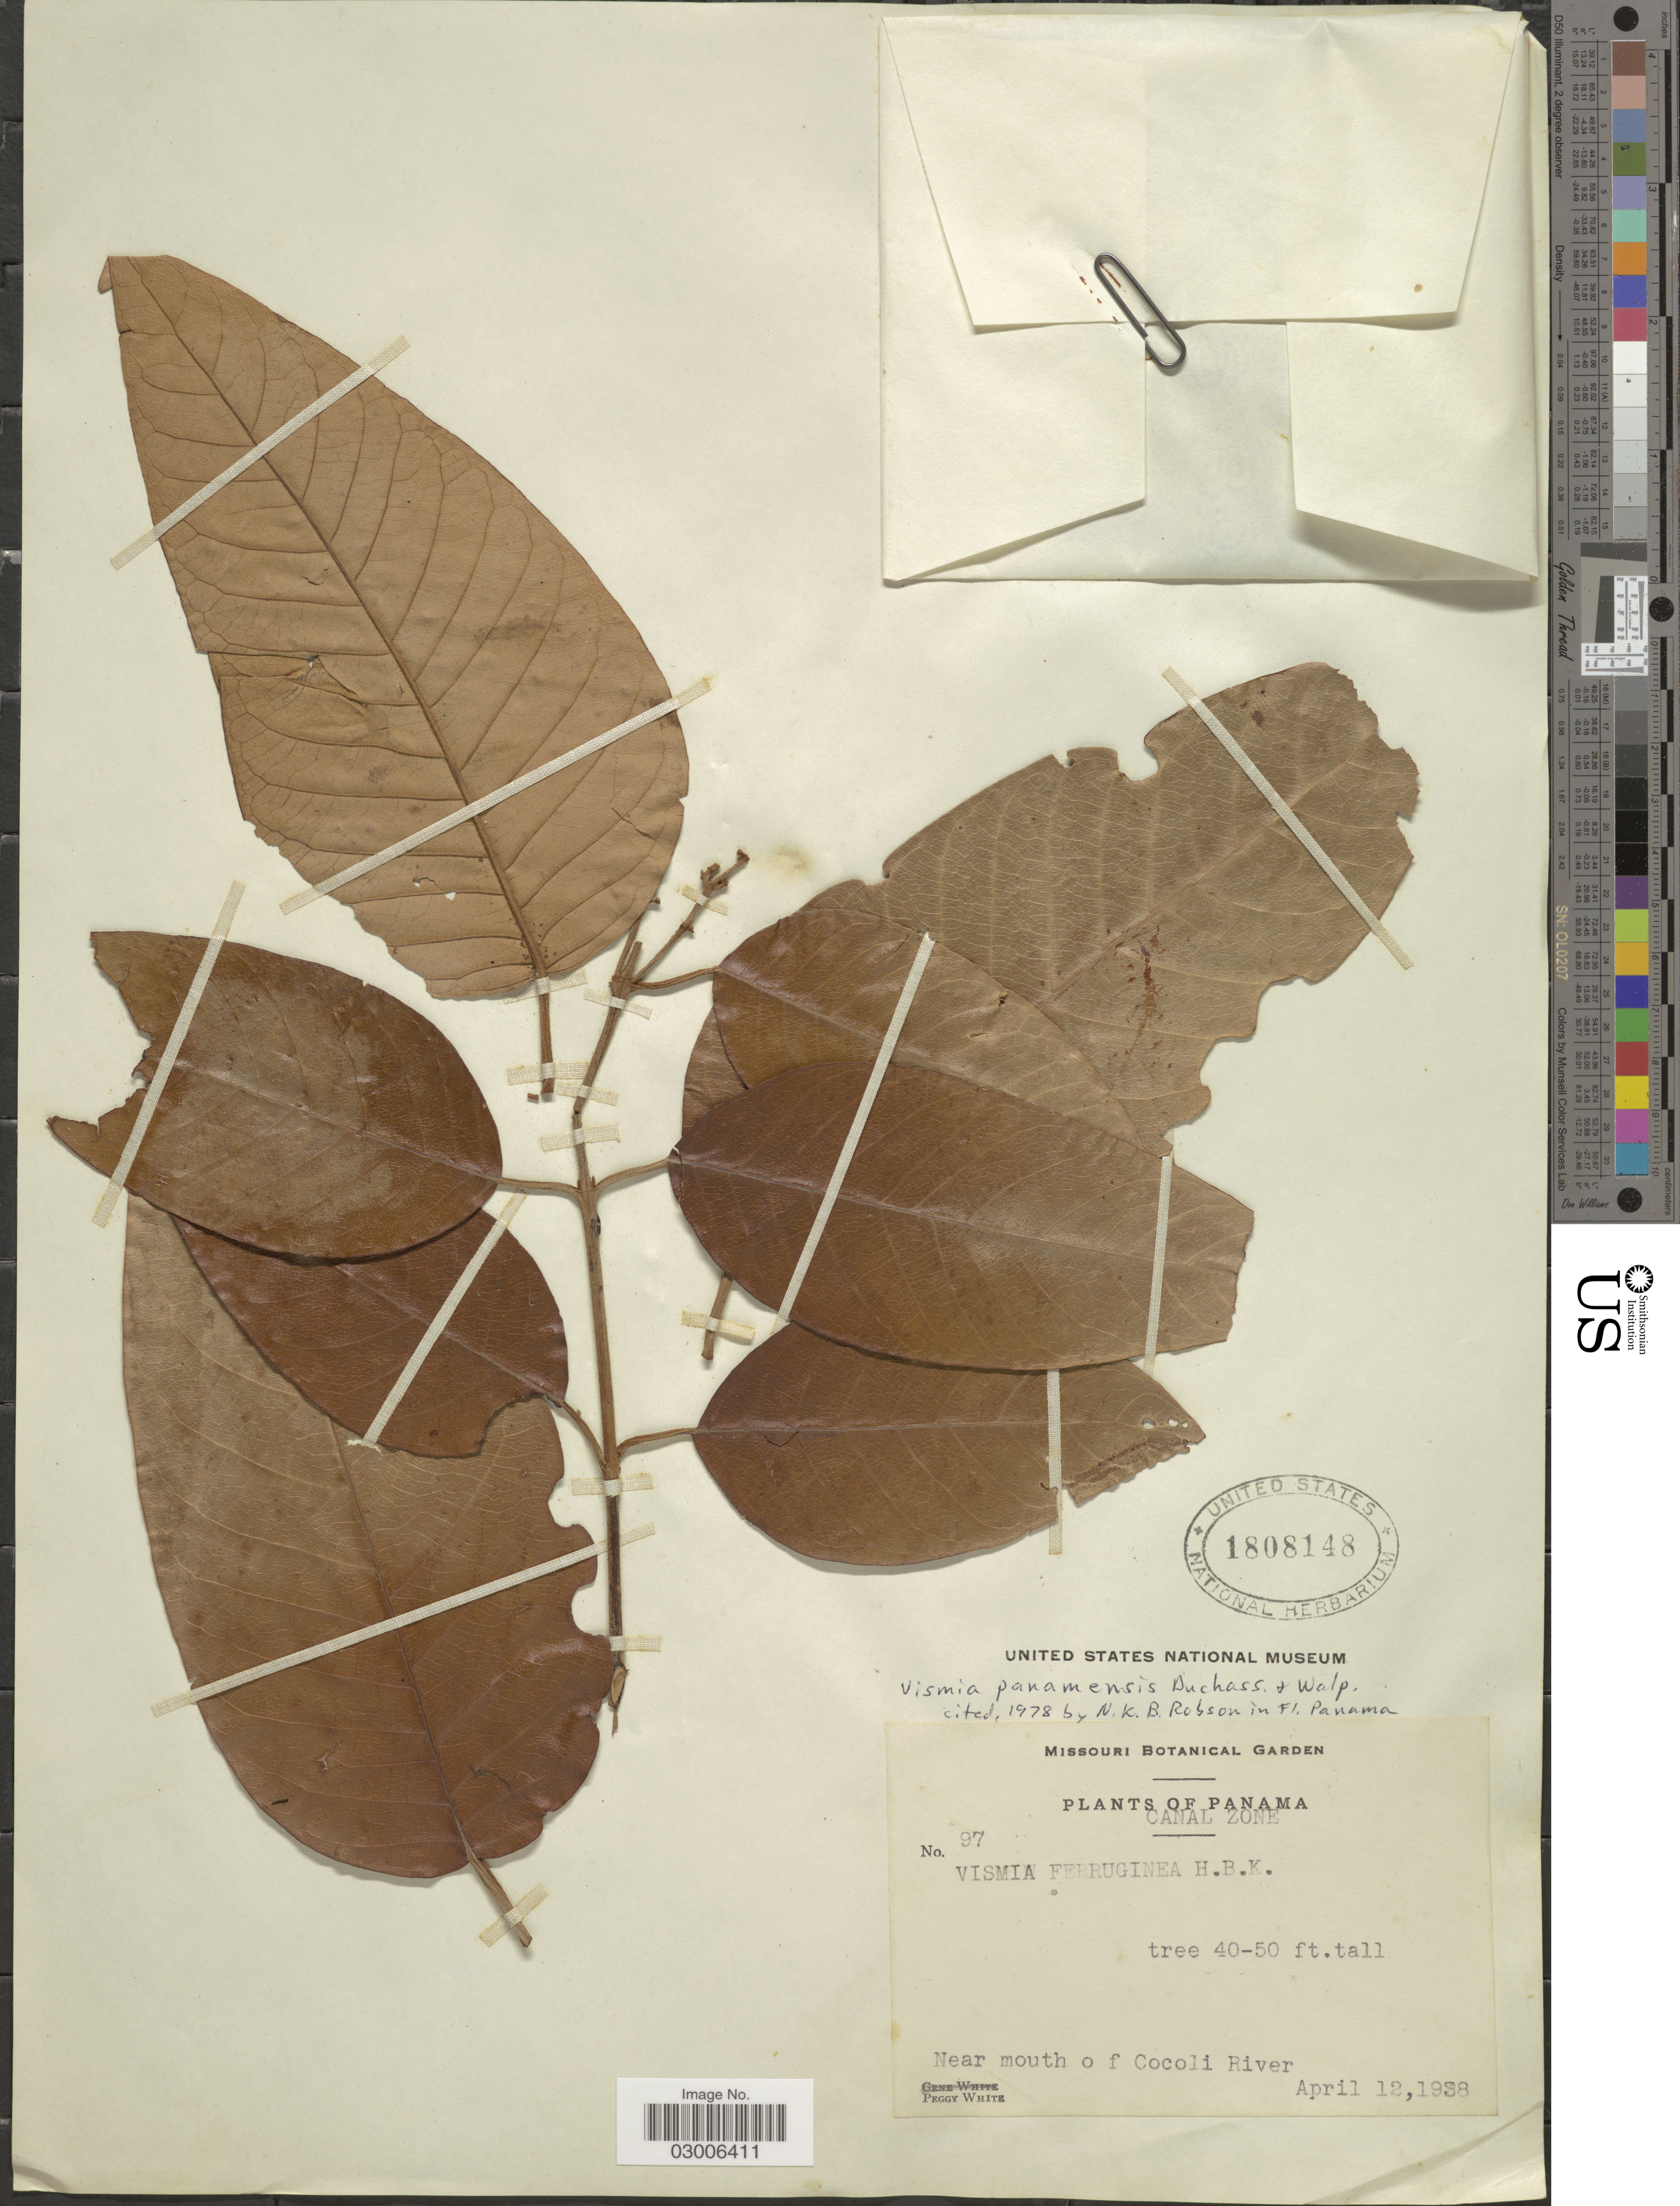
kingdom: Plantae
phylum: Tracheophyta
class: Magnoliopsida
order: Malpighiales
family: Hypericaceae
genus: Vismia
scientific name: Vismia panamensis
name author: Duchass. & Walp.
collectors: P. White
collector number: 97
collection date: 1938-04-12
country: Panama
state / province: Panamá Oeste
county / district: Canal Zone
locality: Near mouth of Cocoli River.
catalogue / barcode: US 1808148